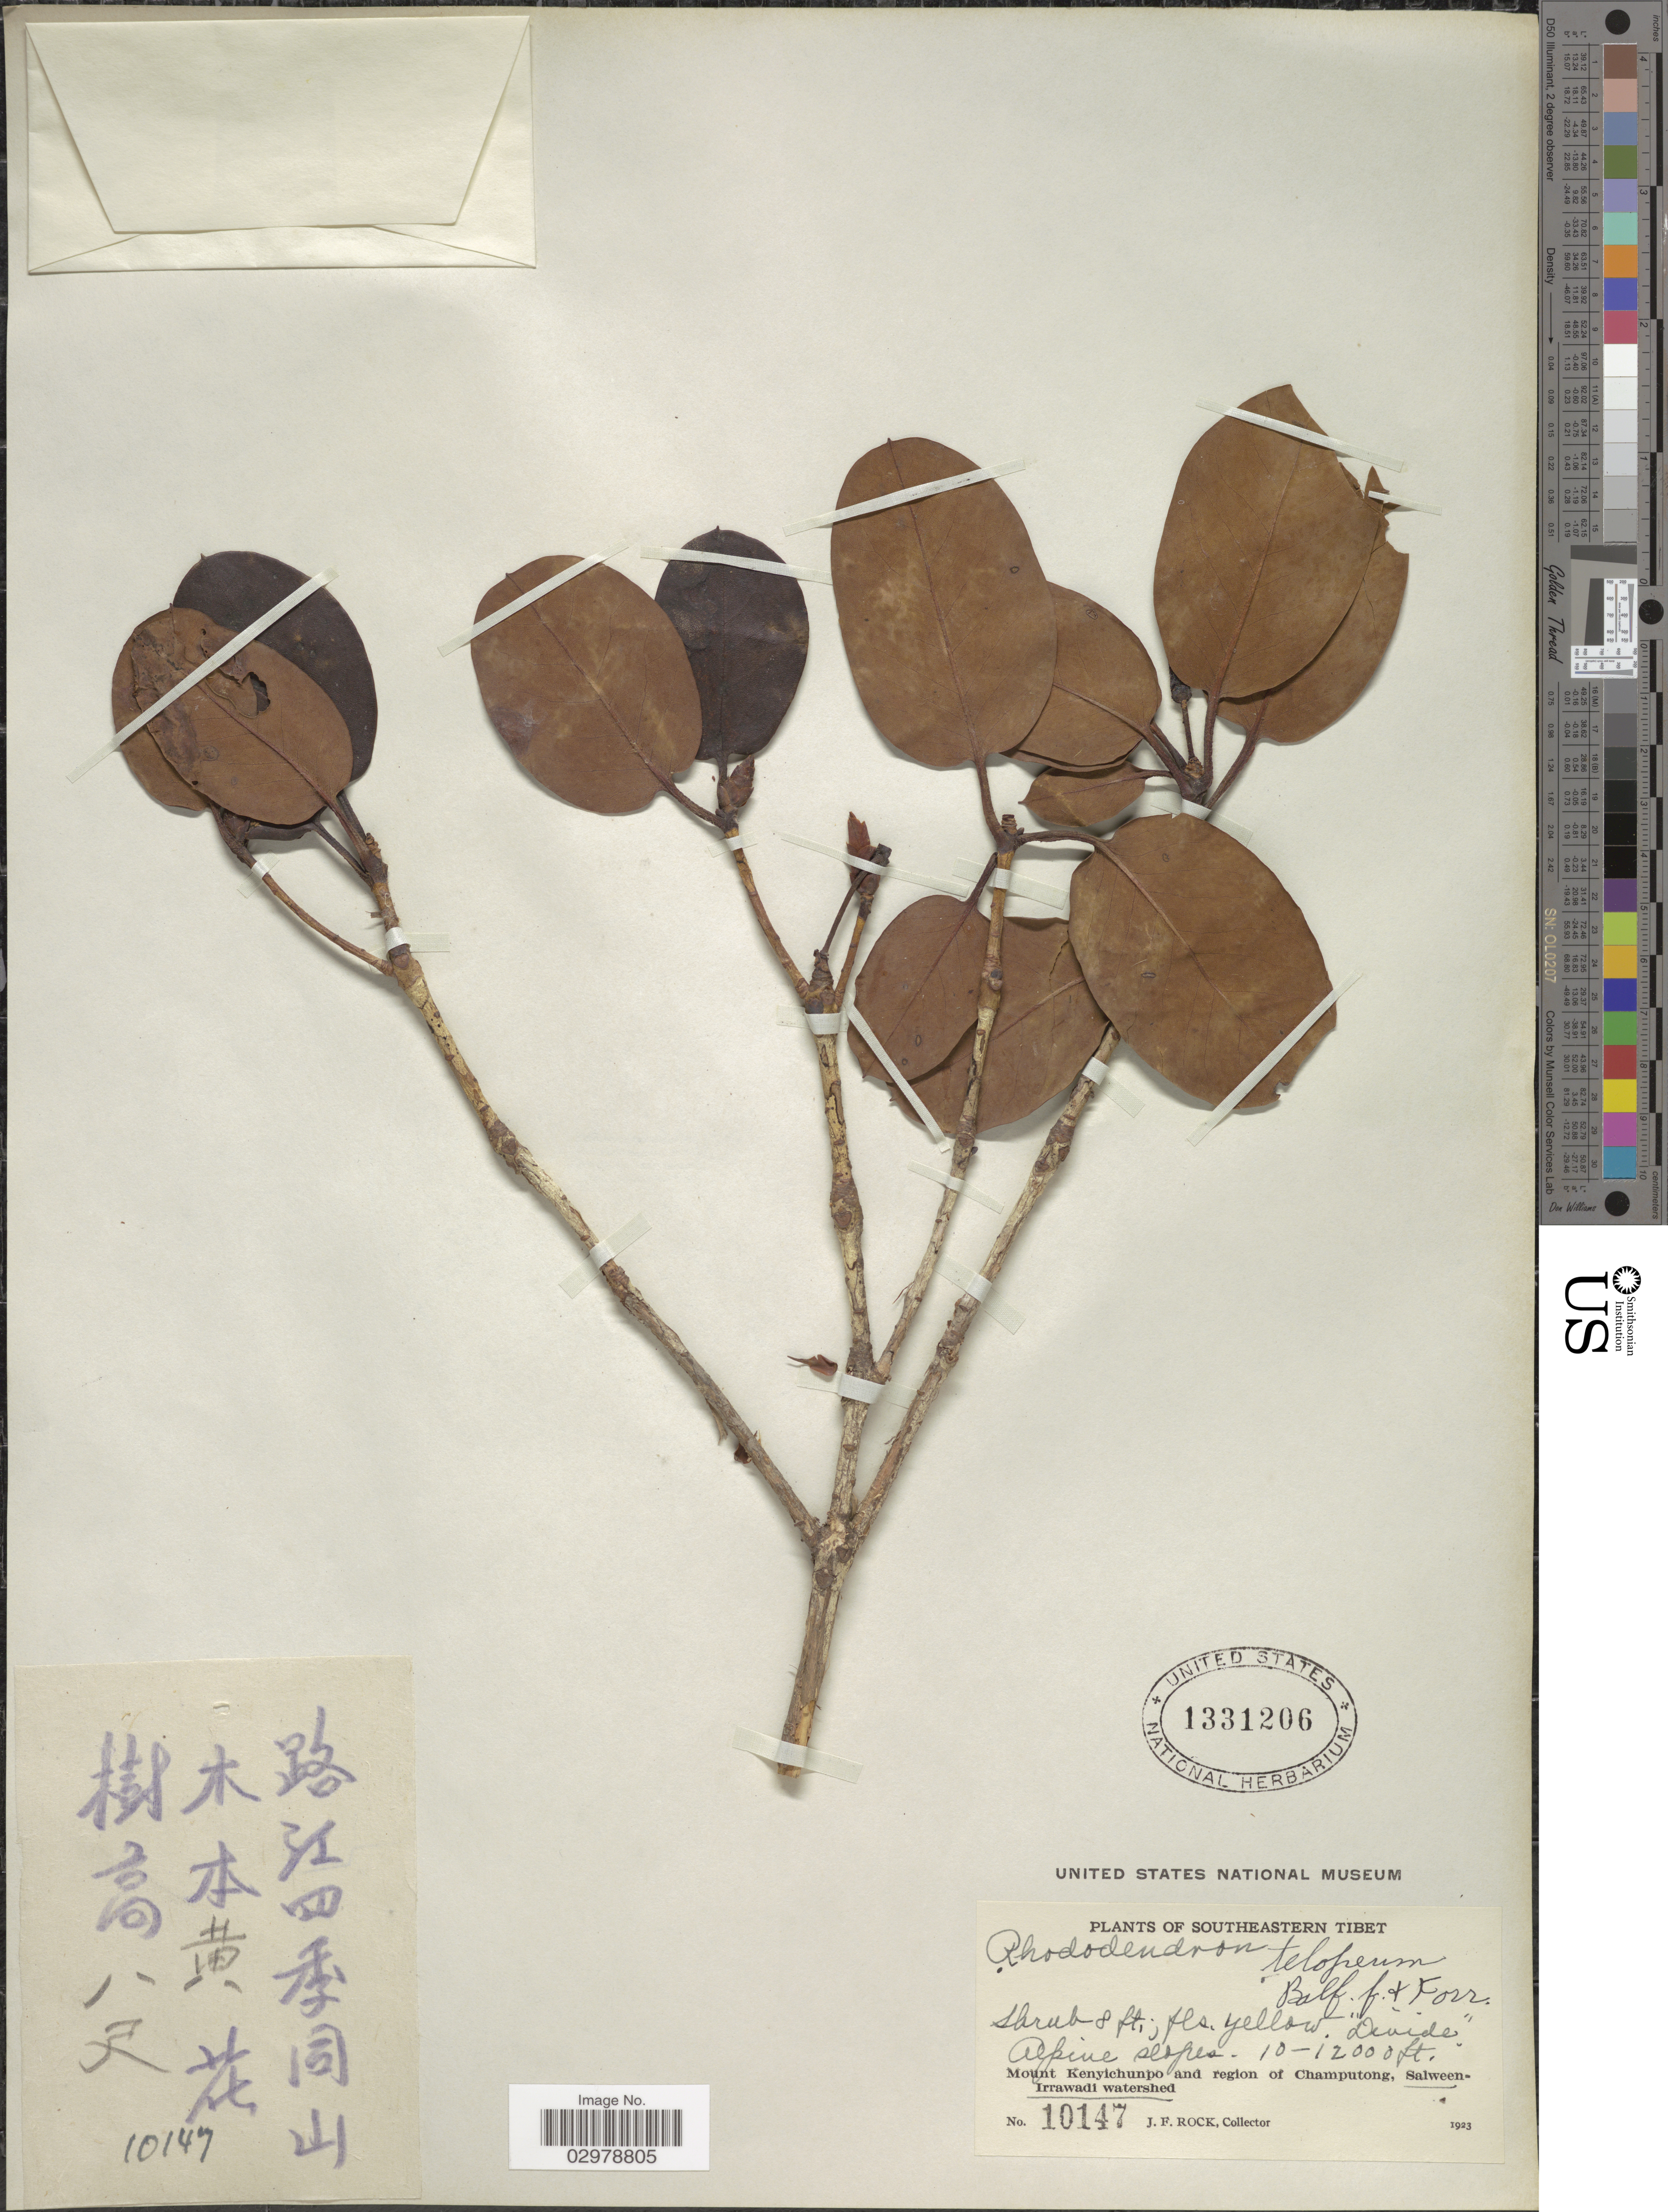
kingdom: Plantae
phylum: Tracheophyta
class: Magnoliopsida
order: Ericales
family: Ericaceae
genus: Rhododendron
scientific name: Rhododendron telopeum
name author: Balf. f. & Forrest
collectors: J. Rock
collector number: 10147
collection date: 1923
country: China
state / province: Xizang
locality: Southeastern Tibet. Mount Kenyichunpo and region of Champutong, Salween-Irrawadi watershed.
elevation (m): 3048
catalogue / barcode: US 1331206